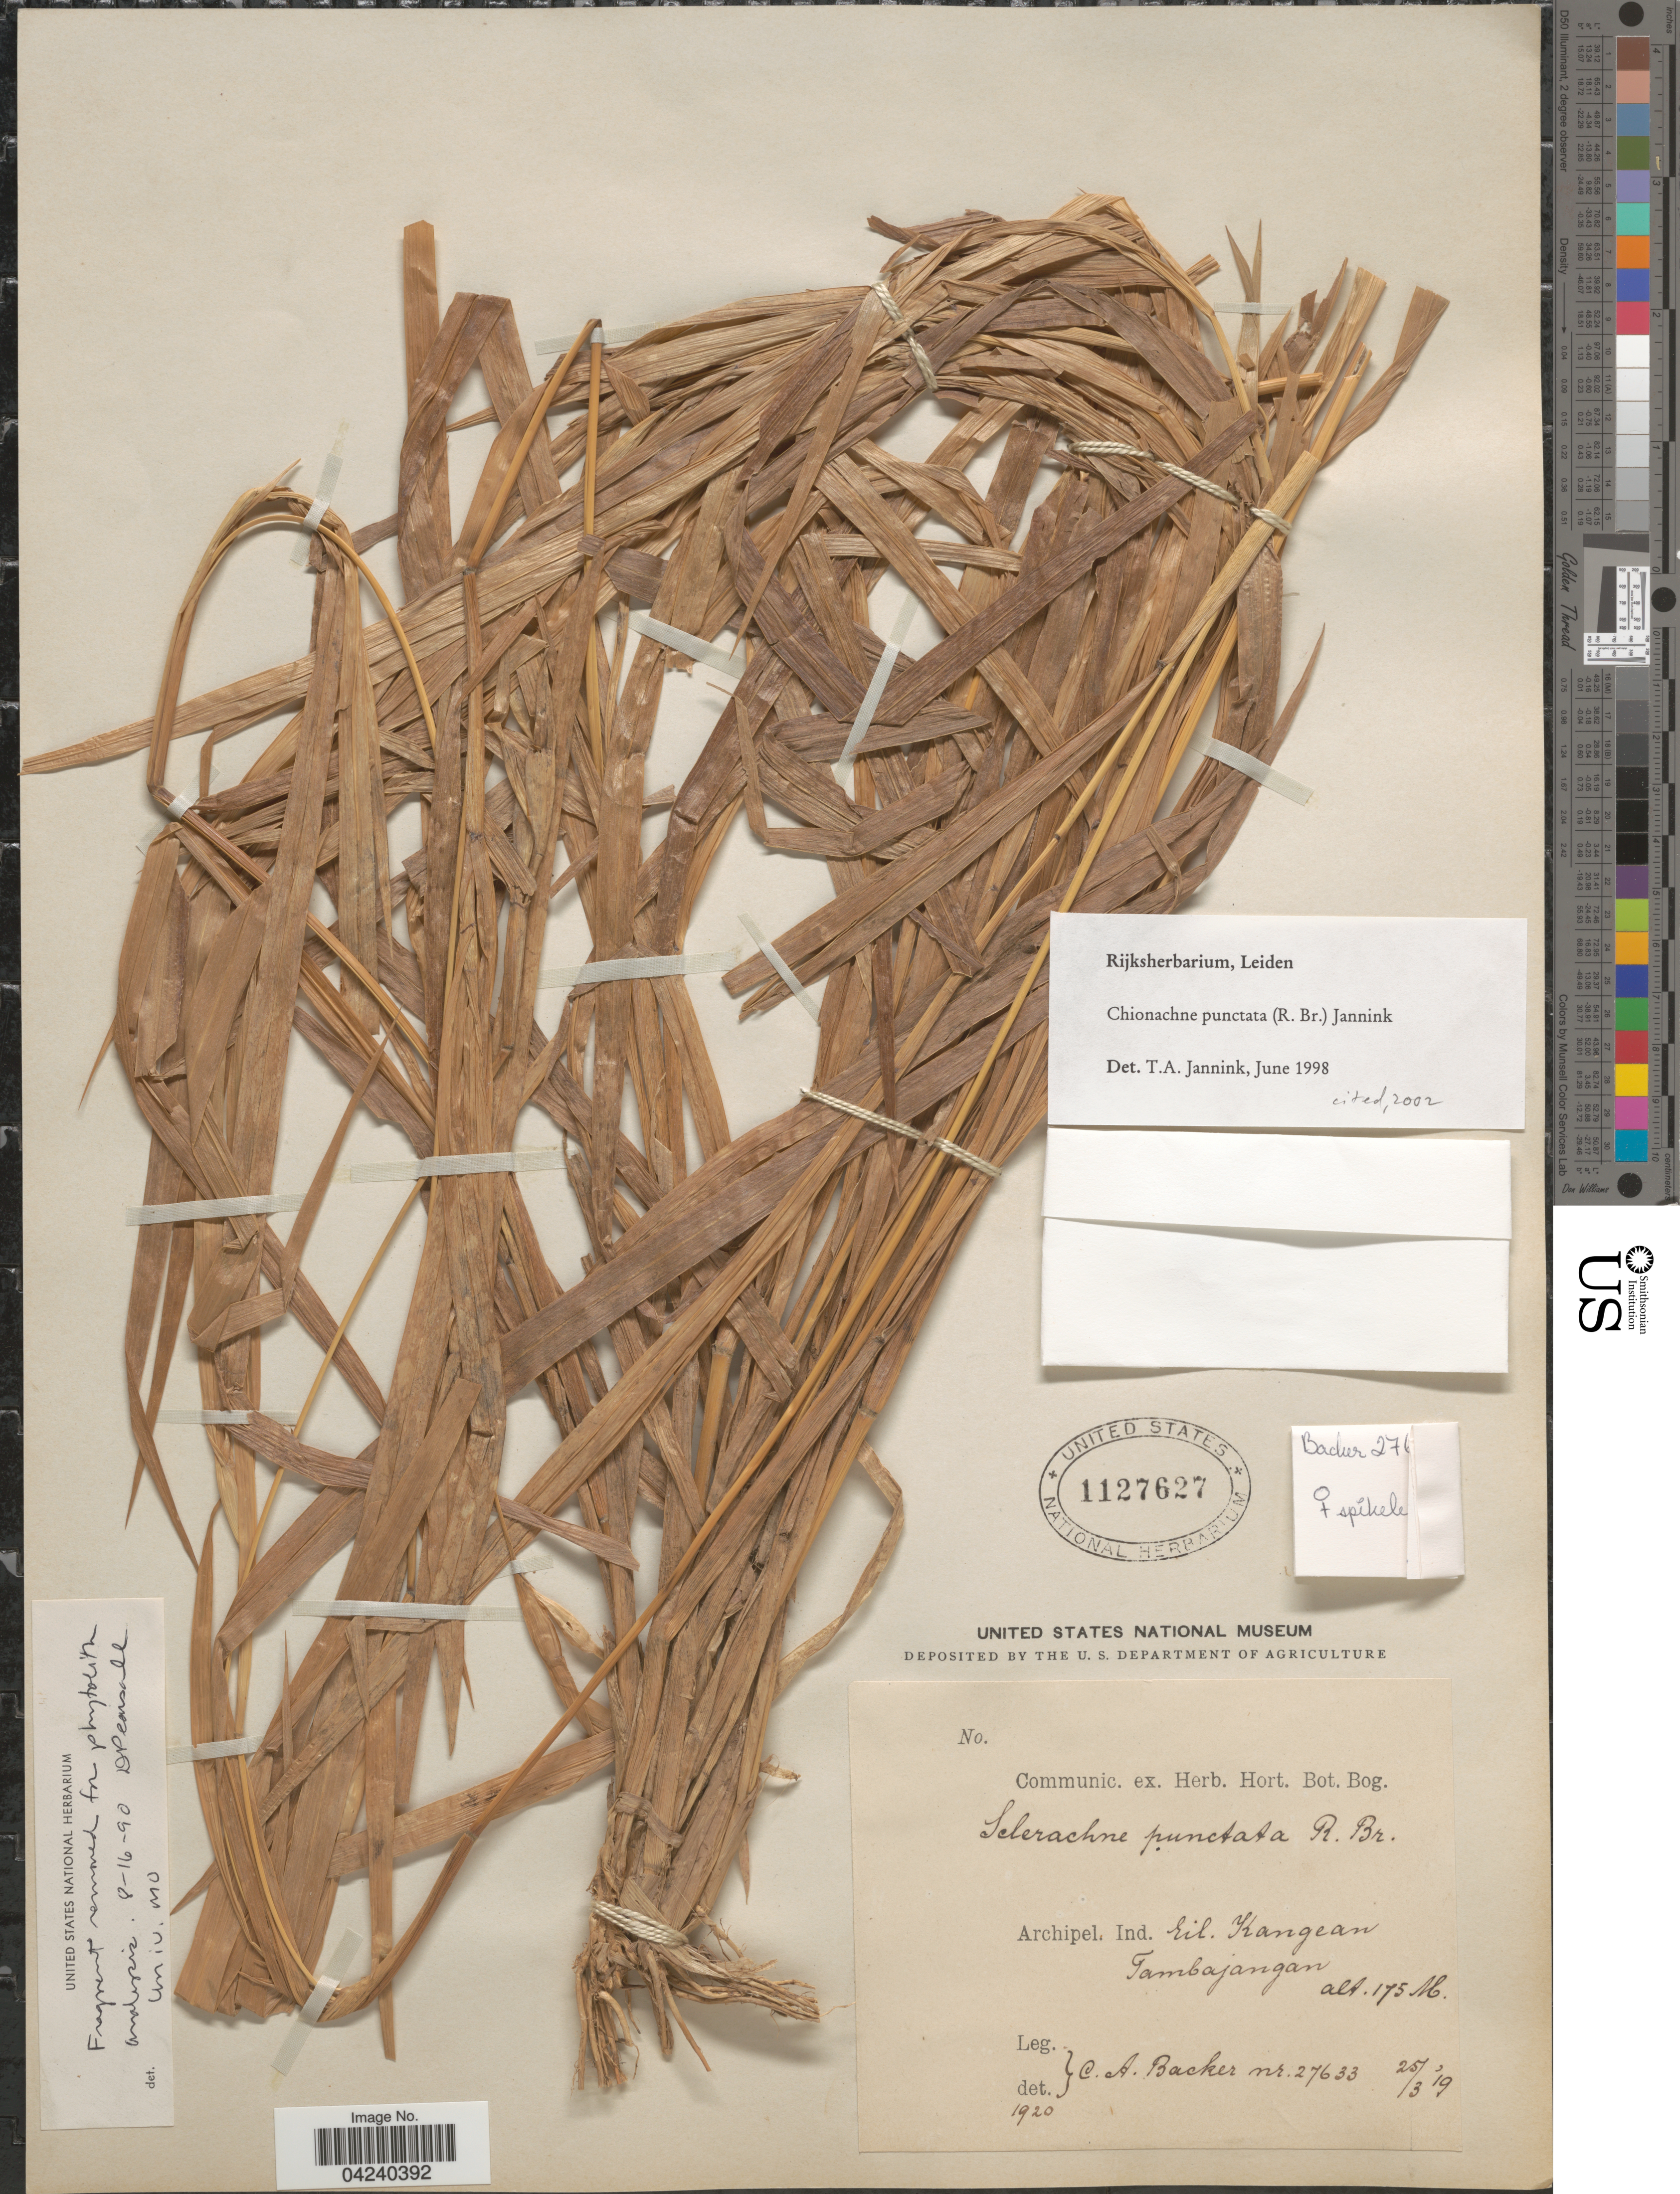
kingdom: Plantae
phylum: Tracheophyta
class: Liliopsida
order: Poales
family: Poaceae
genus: Chionachne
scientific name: Chionachne punctata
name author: (R.N.R. Br.) Jannink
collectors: C. A. Backer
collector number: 27633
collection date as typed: Transcribed d/m/y: 25/3/19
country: Indonesia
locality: Archipel. Ind. Eil. Kangean. Tambajangan.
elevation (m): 175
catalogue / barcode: US 1127627